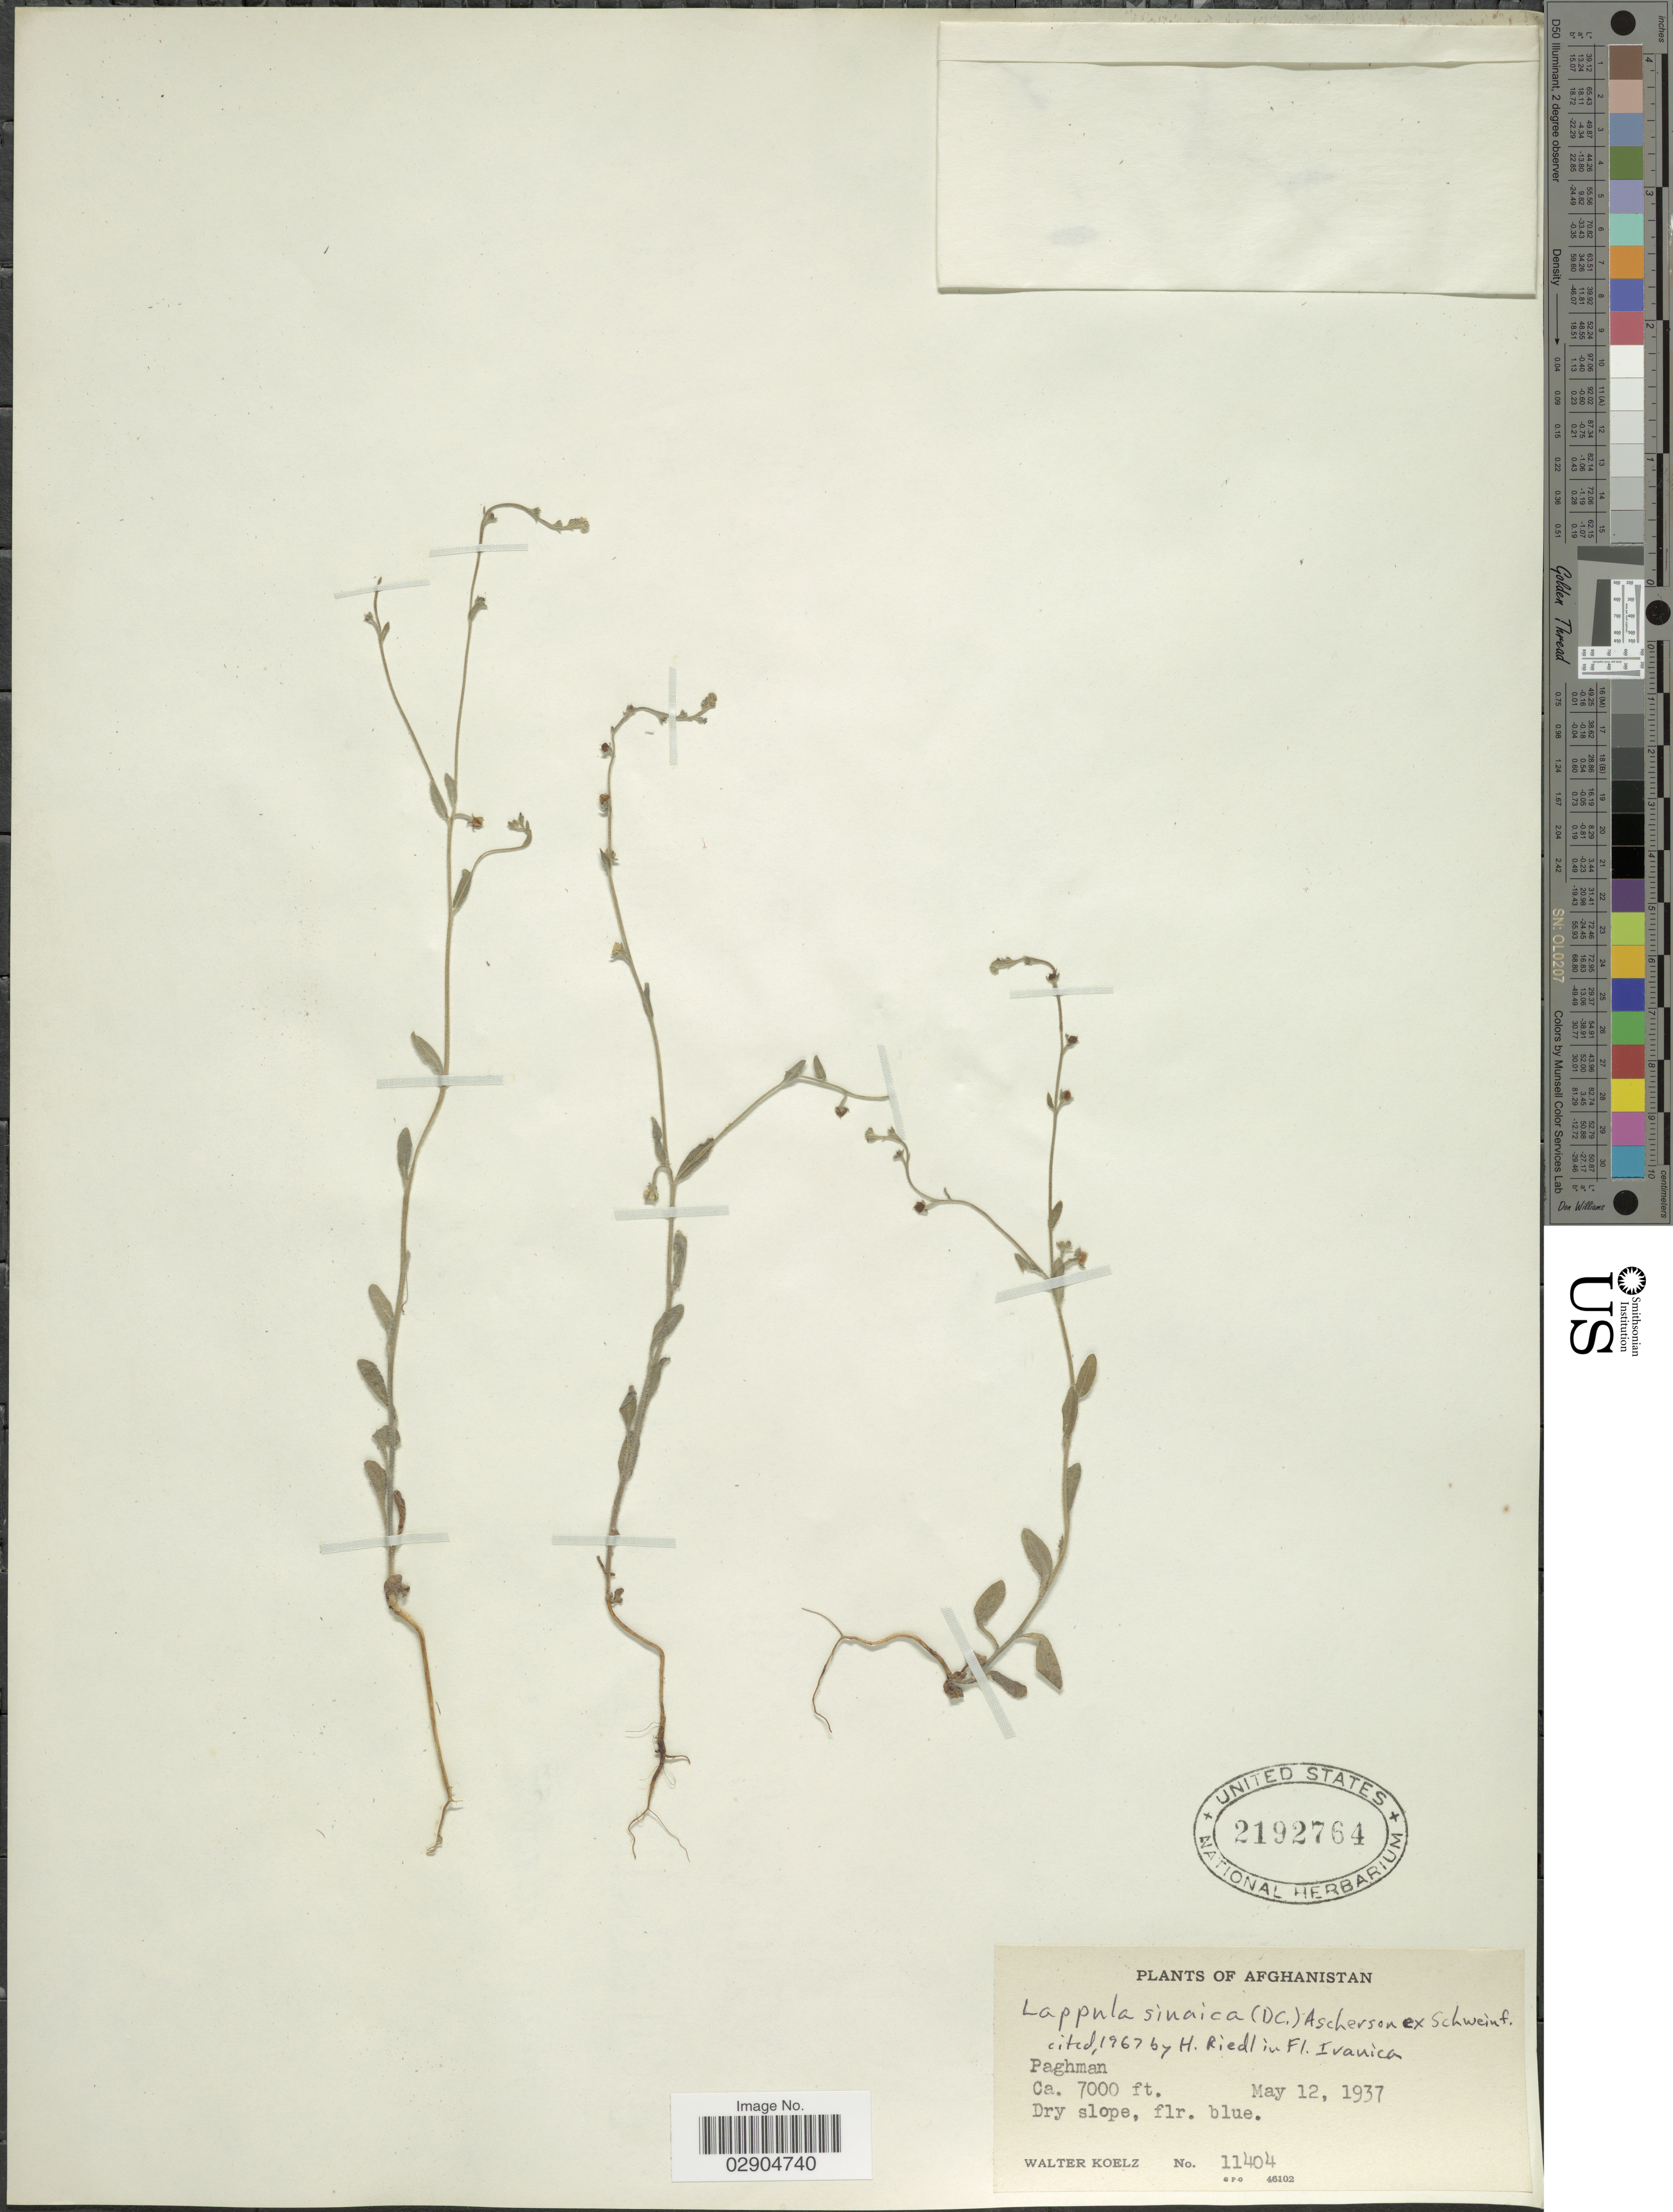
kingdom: Plantae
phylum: Tracheophyta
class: Magnoliopsida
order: Boraginales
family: Boraginaceae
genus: Lappula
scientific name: Lappula sinaica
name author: (A. DC.) Asch. & Schweinf.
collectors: W. N. Koelz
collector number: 11404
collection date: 1937-05-12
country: Afghanistan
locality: Paghman.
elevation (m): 2134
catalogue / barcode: US 2192764